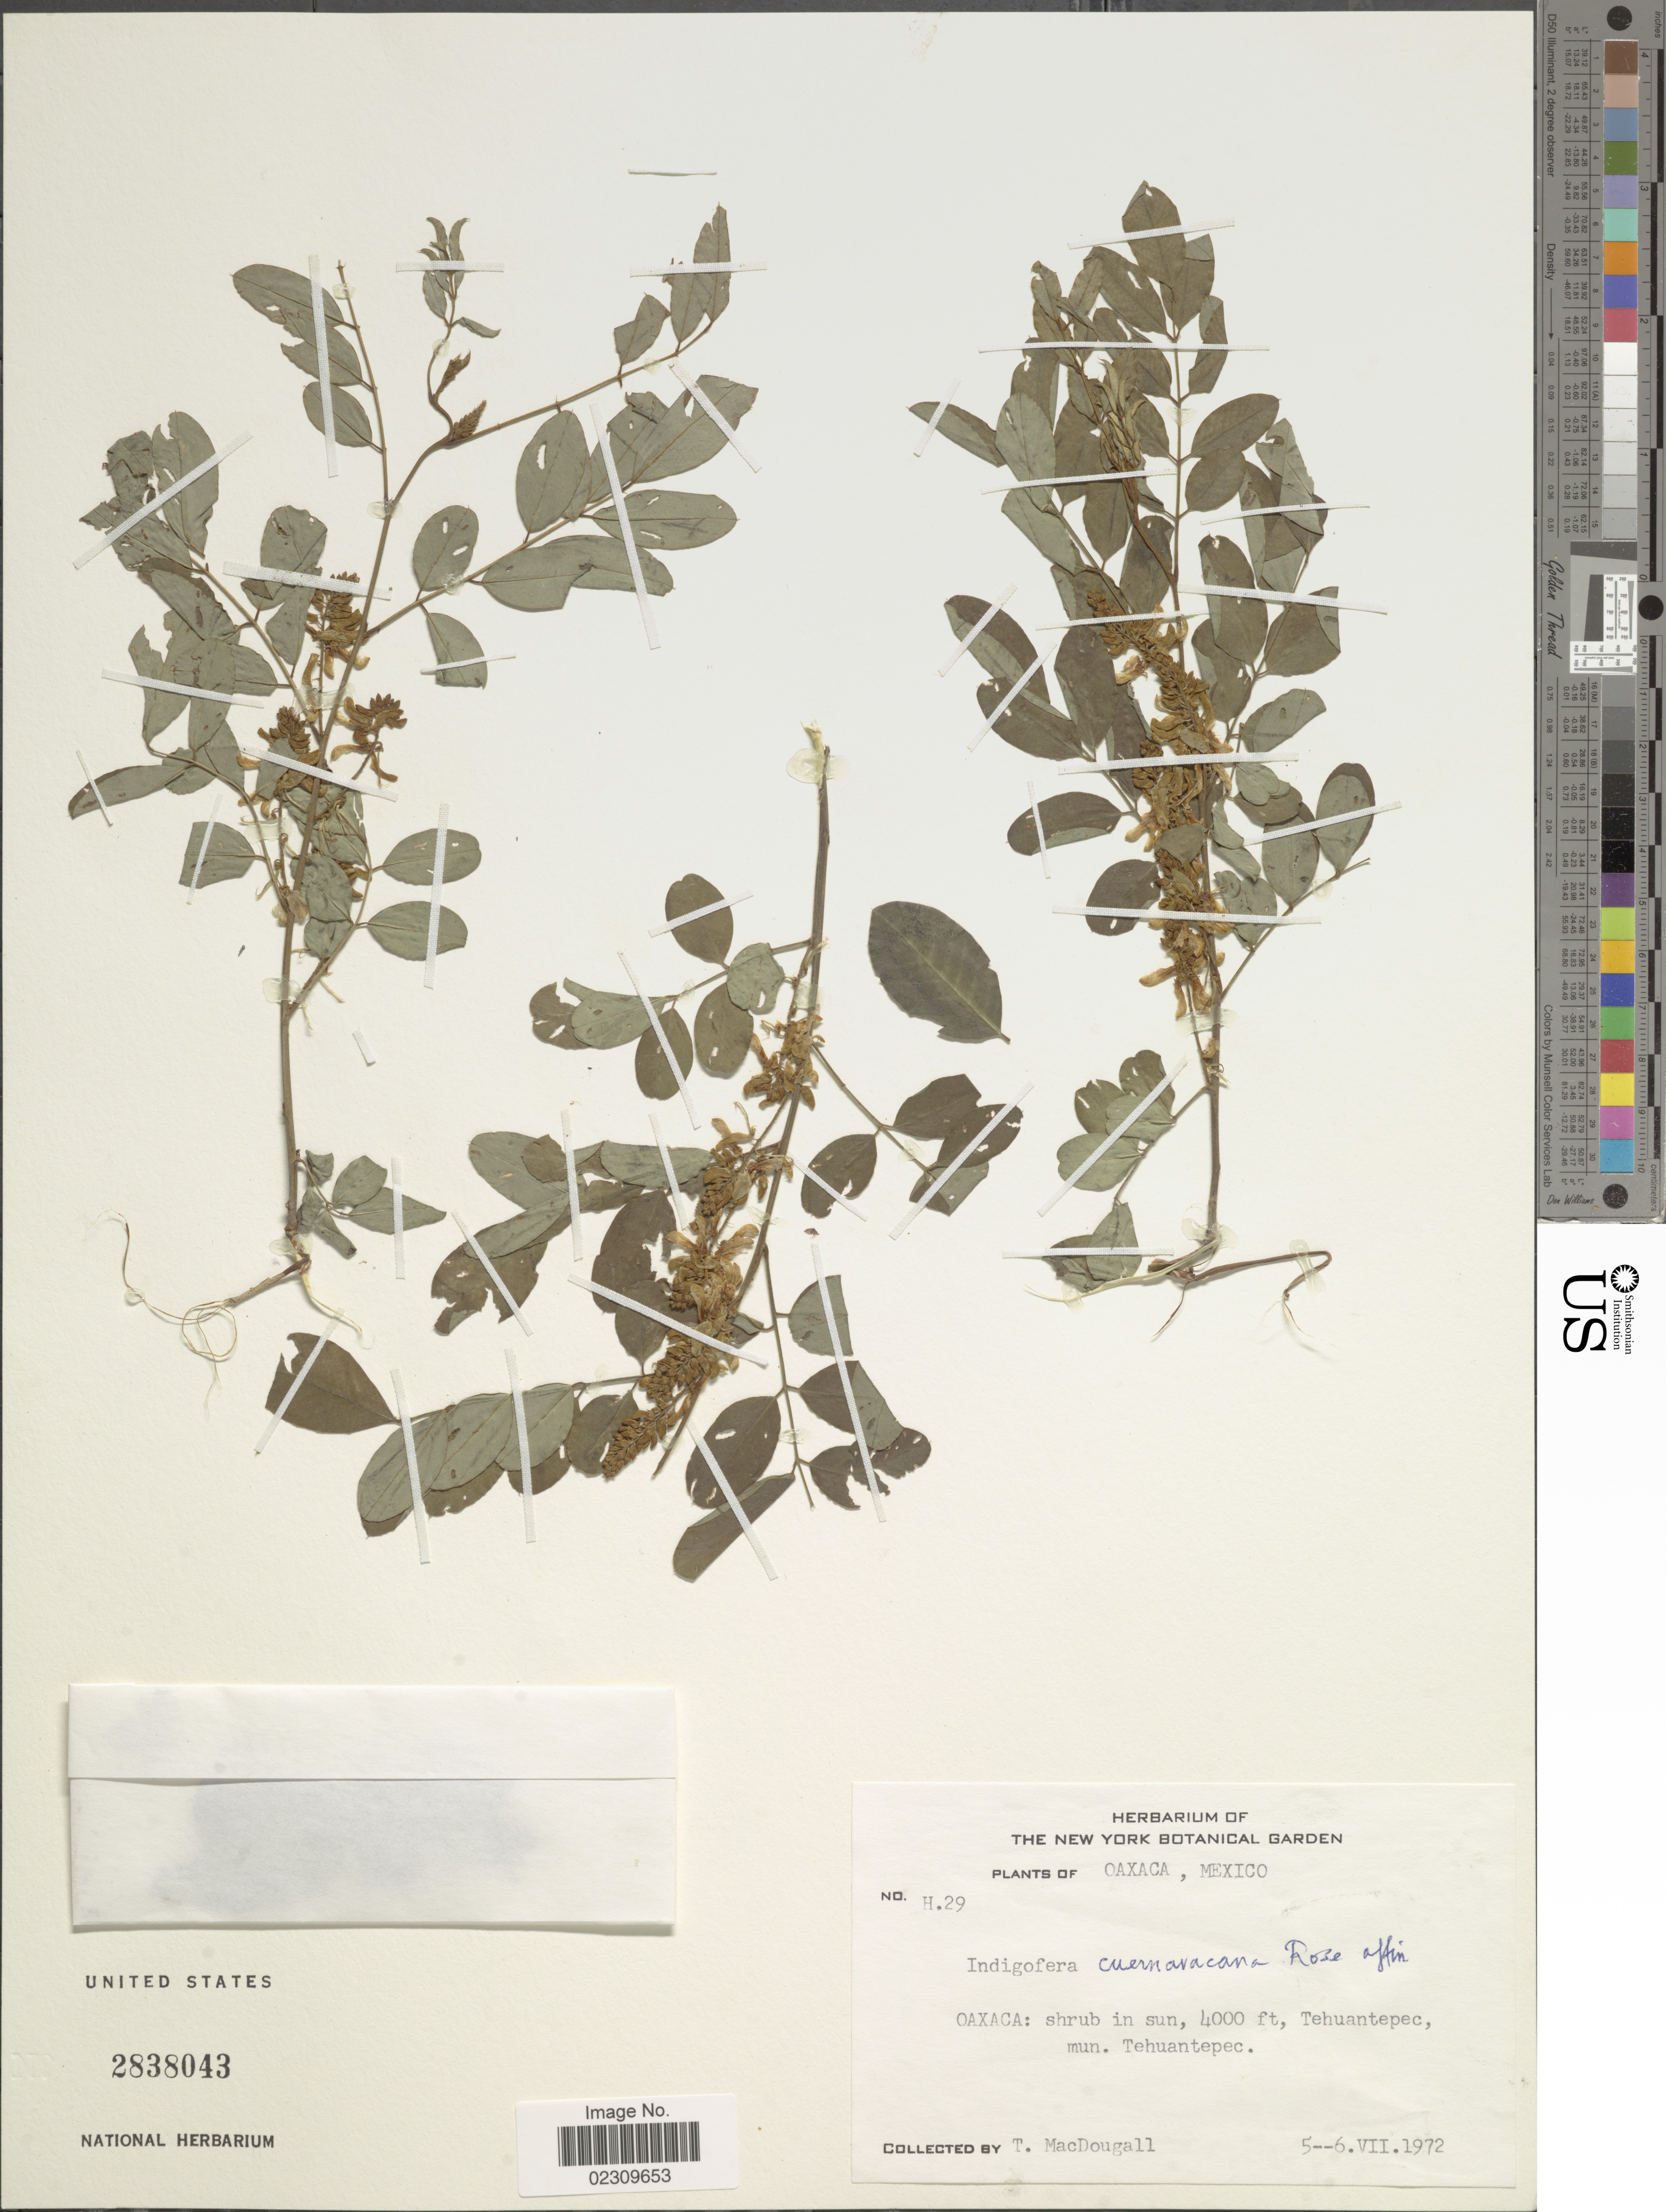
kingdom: Plantae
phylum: Tracheophyta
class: Magnoliopsida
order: Fabales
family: Fabaceae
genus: Indigofera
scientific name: Indigofera cuernavacana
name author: Rose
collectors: T. B. MacDougall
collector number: H29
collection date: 1972-07-05/1972-07-06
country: Mexico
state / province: Oaxaca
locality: Oaxaca: shrub in sun, Tehuantepec, mun. Tehuantepec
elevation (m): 1219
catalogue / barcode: US 2838043